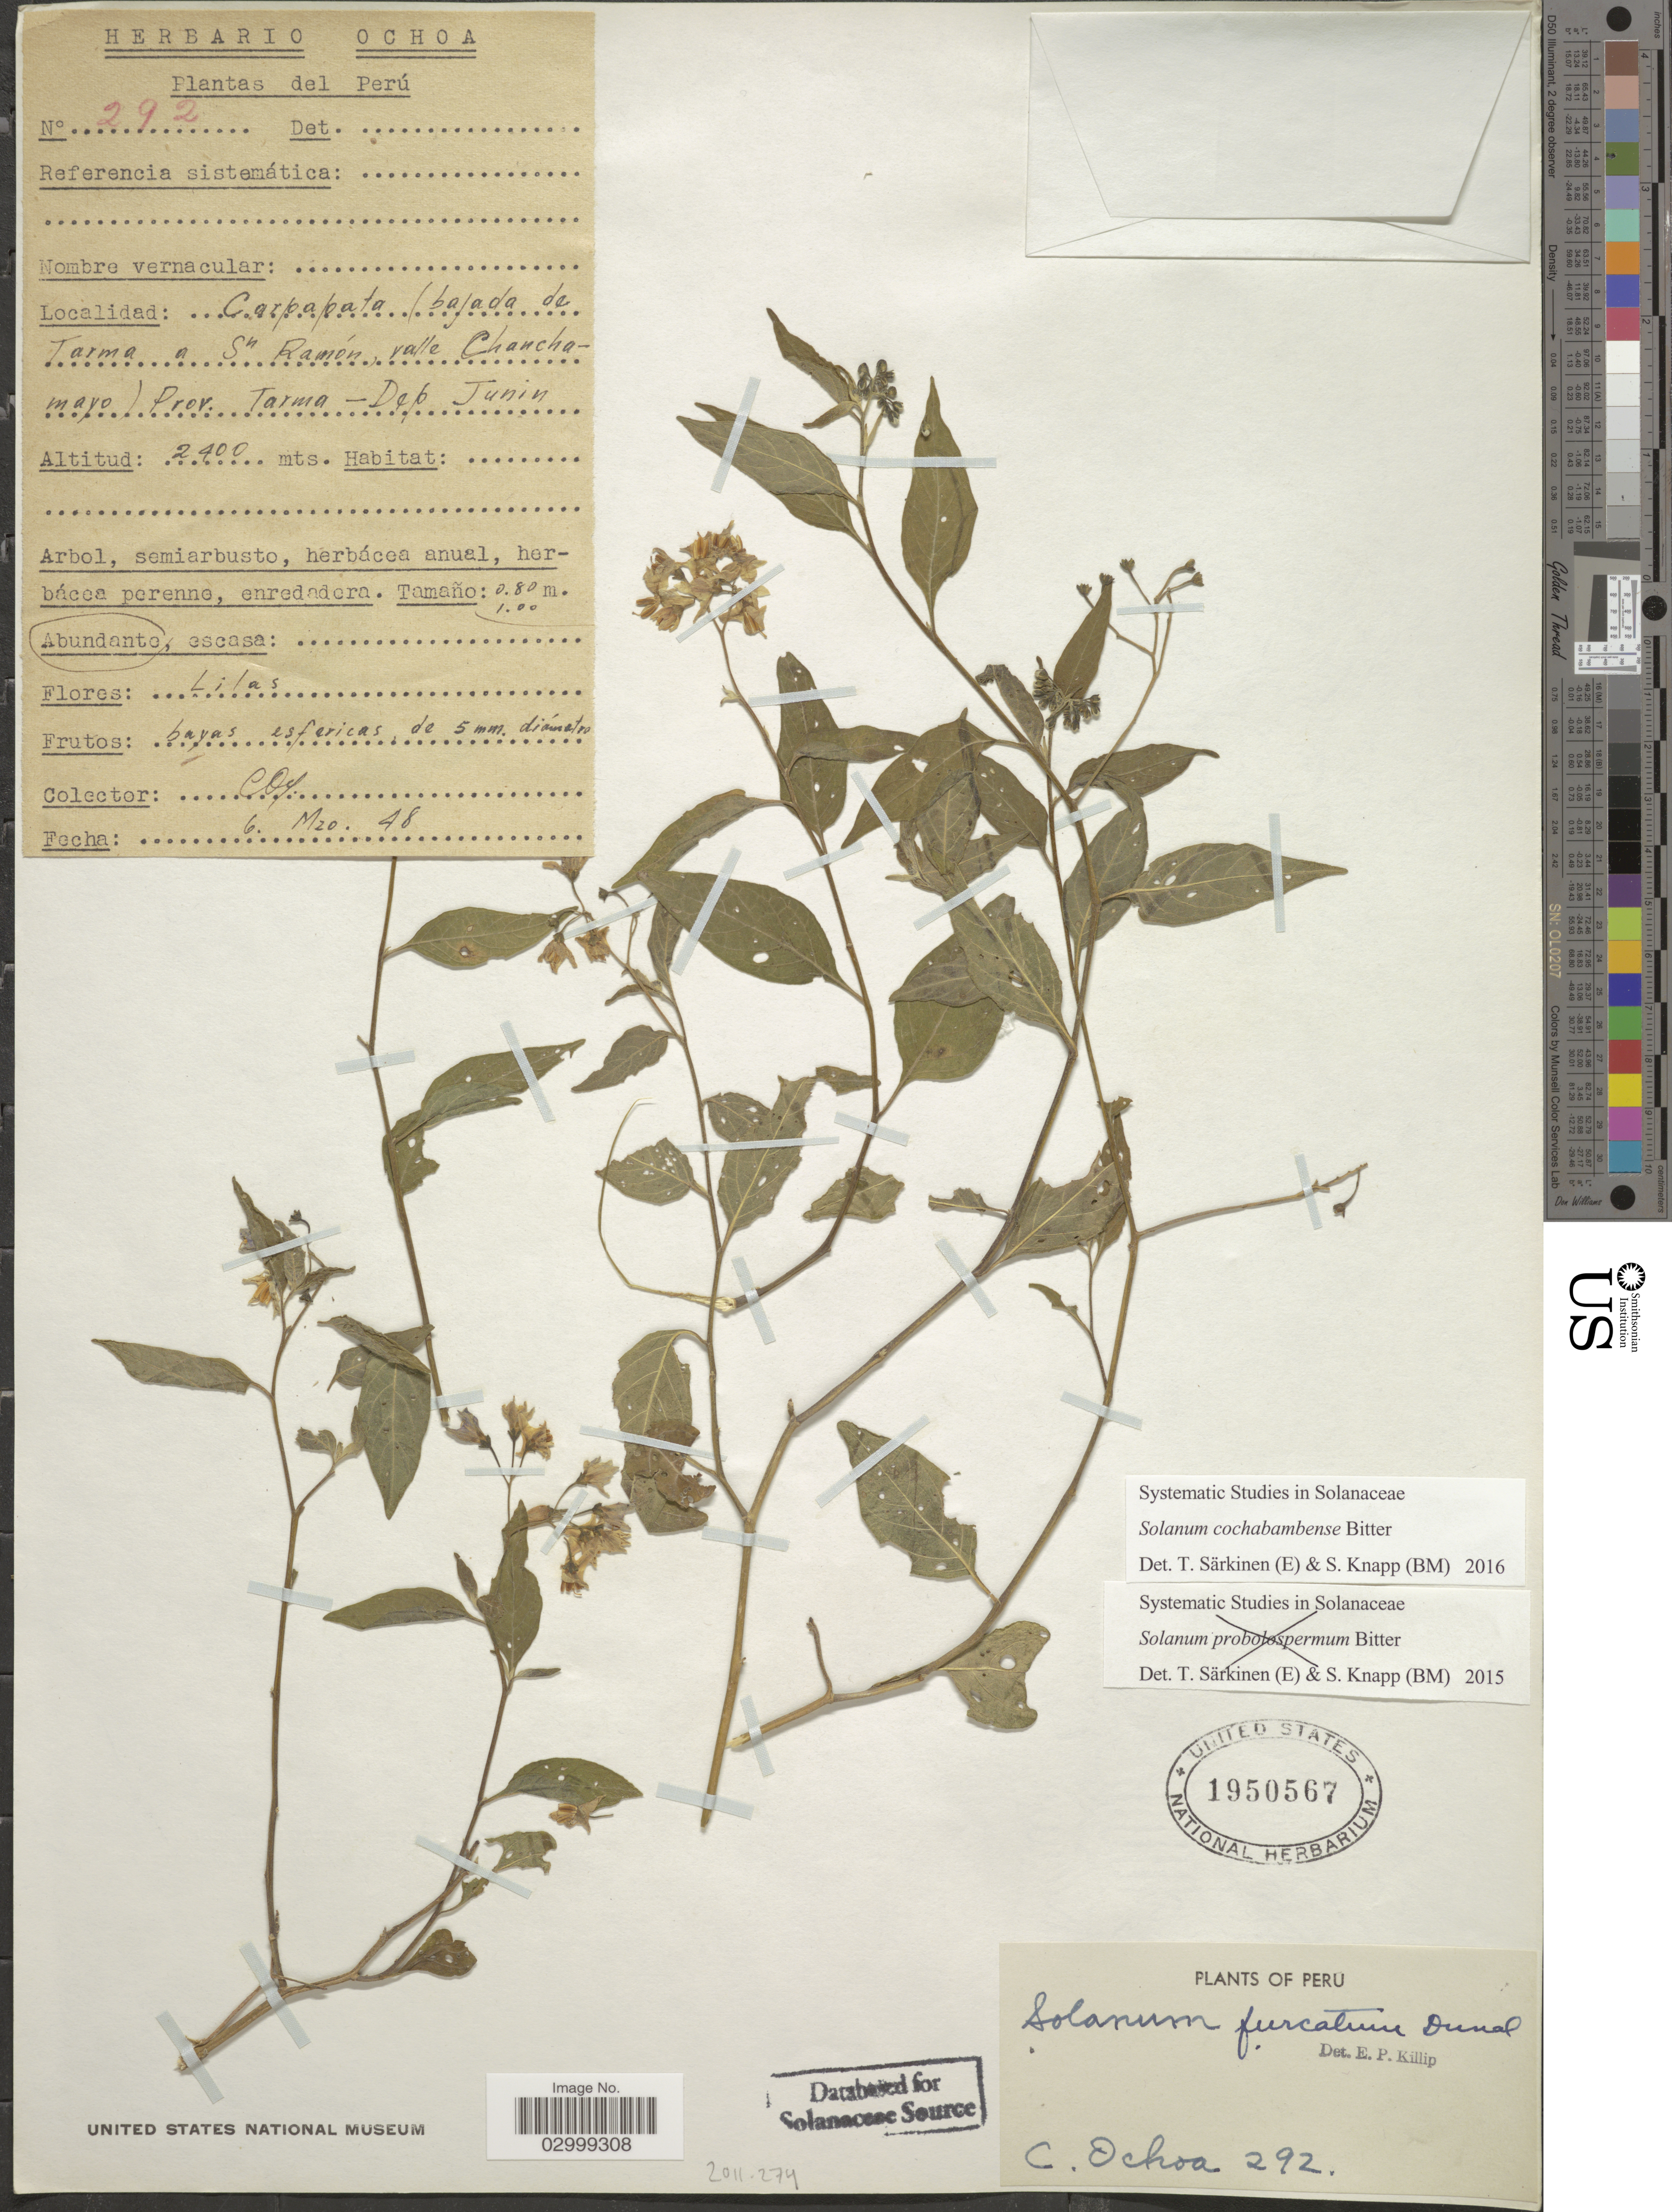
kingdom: Plantae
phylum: Tracheophyta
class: Magnoliopsida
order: Solanales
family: Solanaceae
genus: Solanum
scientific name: Solanum cochabambense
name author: Bitter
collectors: C. Ochoa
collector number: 292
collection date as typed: Transcribed d/m/y: 6/3/48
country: Peru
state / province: Junín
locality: Carpapata (bajada de Tarma a San Ramon, valle Chanchamayo) Prov. Tarma - Dep. Junin.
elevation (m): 2400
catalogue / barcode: US 1950567